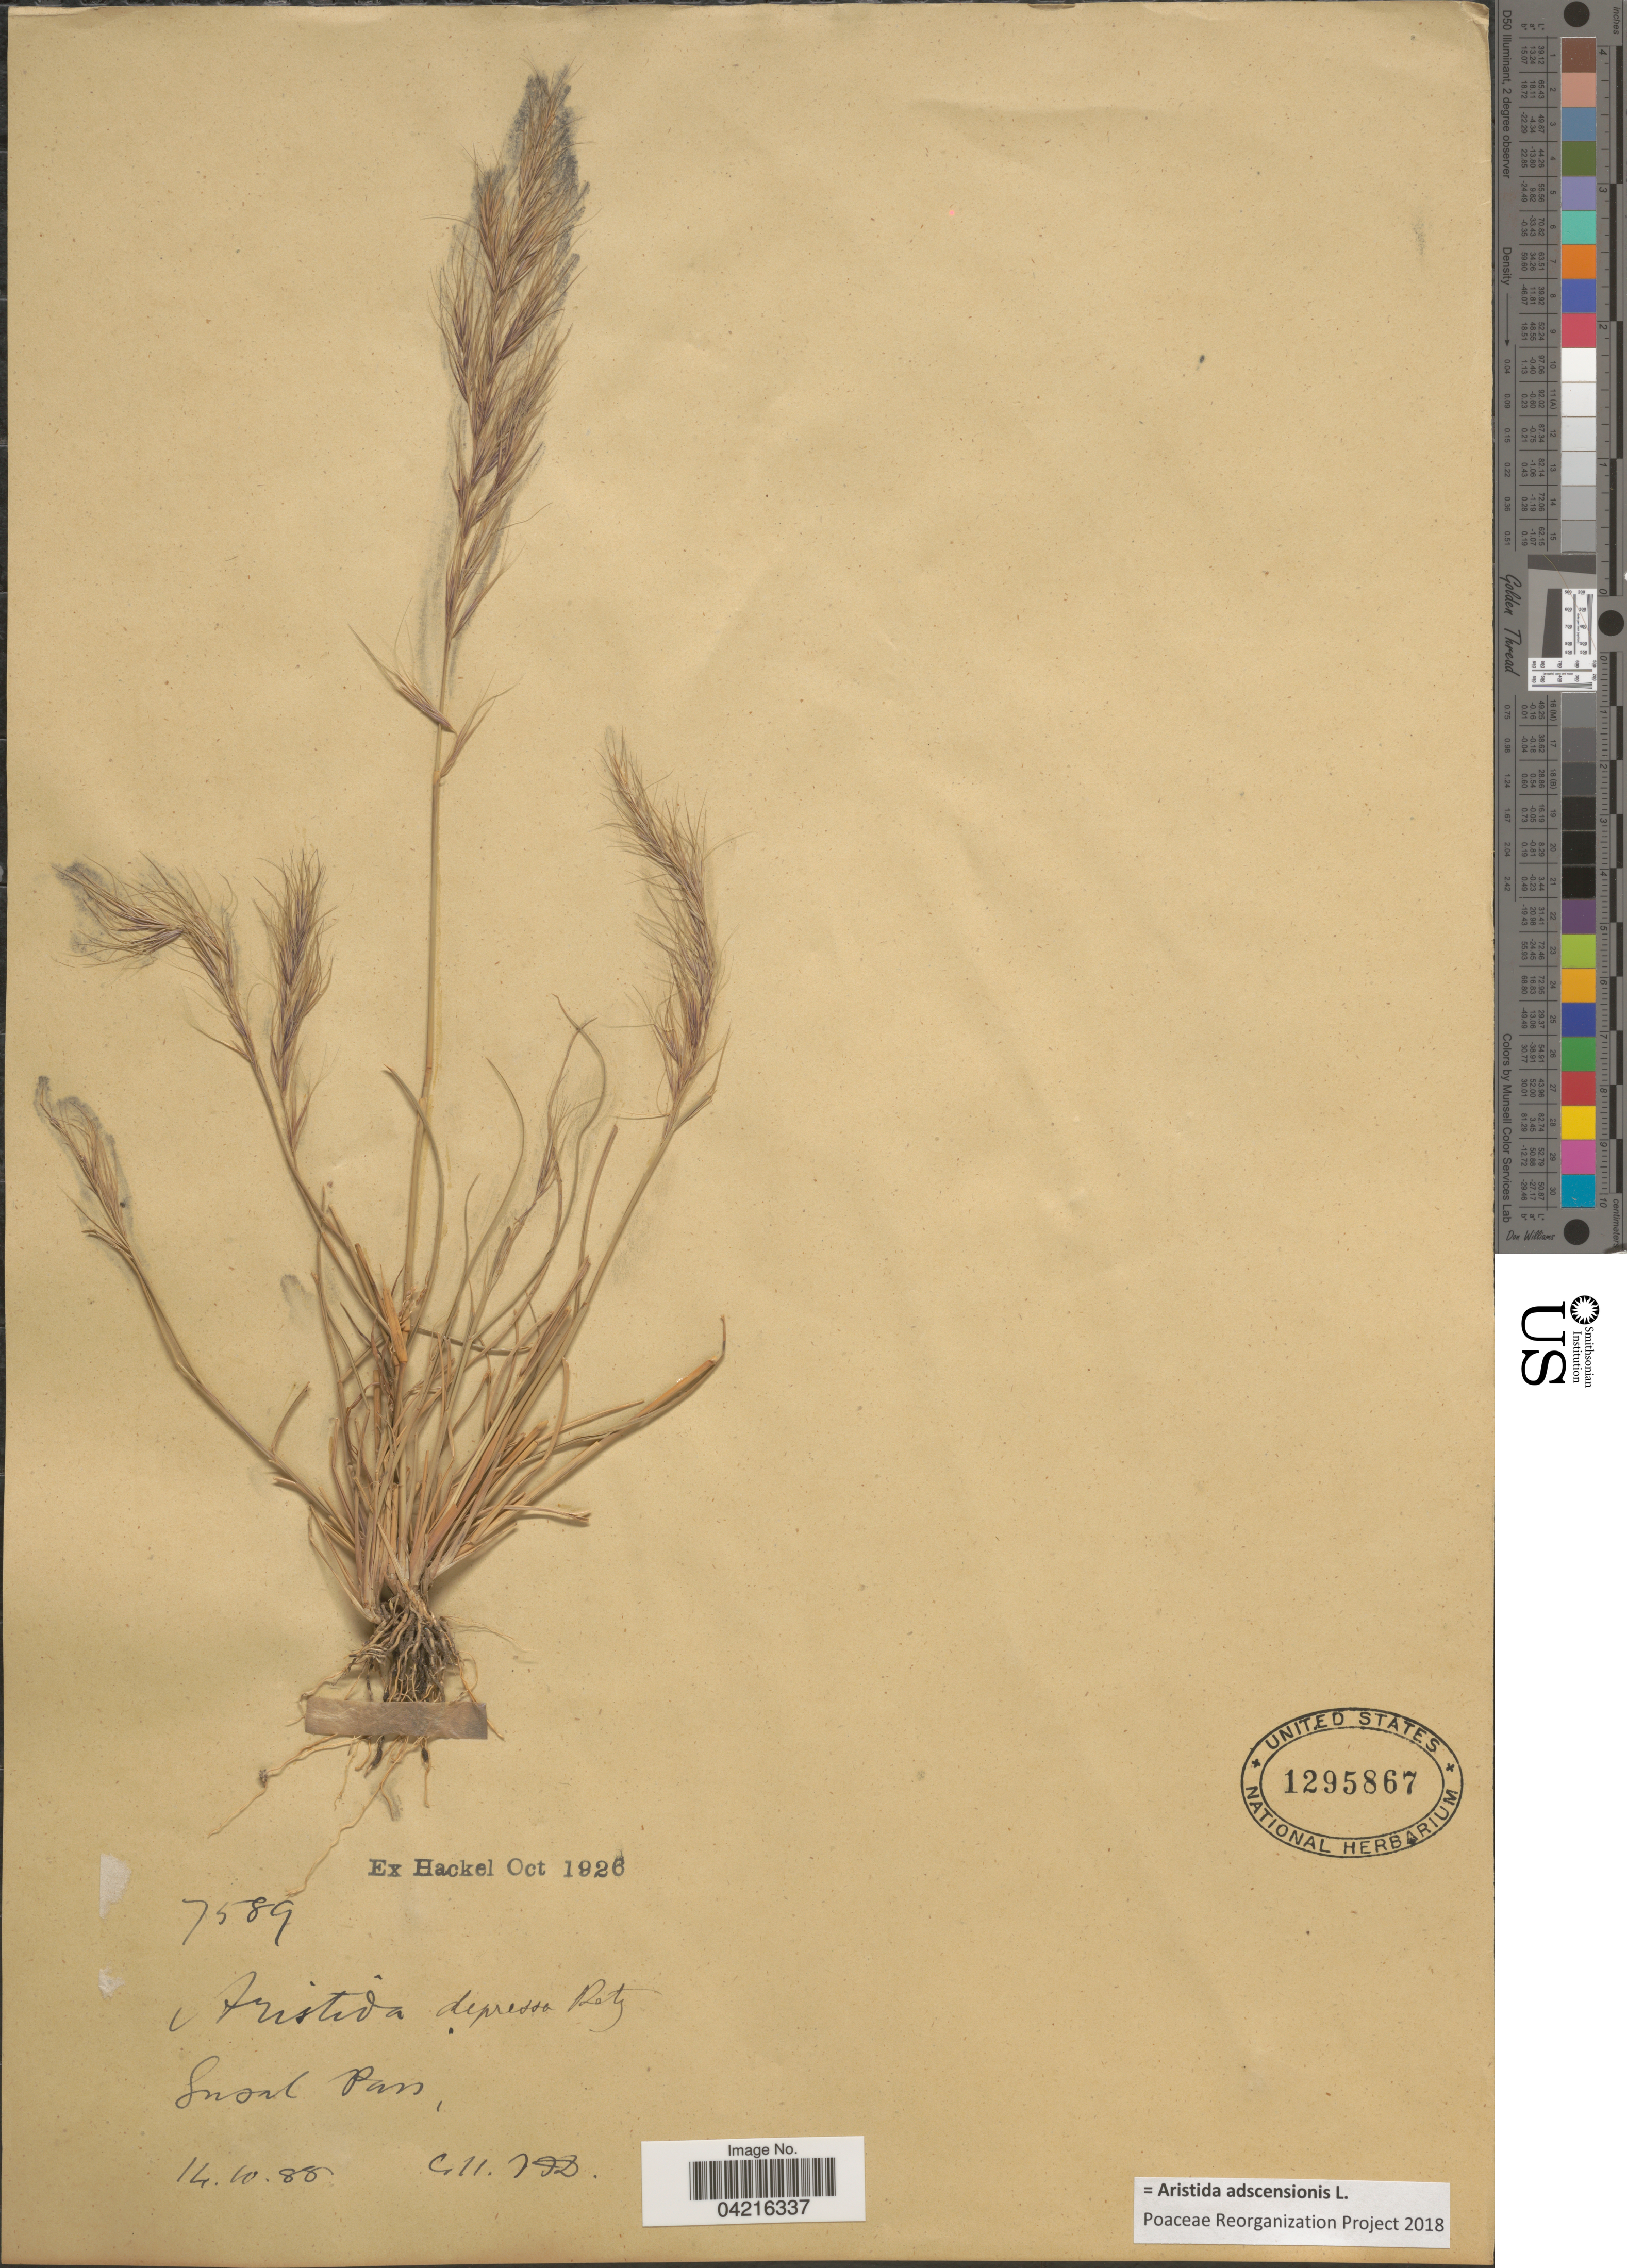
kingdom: Plantae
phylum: Tracheophyta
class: Liliopsida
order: Poales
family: Poaceae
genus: Aristida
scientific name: Aristida adscensionis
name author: L.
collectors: -. Hackel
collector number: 7589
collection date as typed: Transcribed d/m/y: 14/10/88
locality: Suoal Pass. [interpreted]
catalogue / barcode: US 1295867